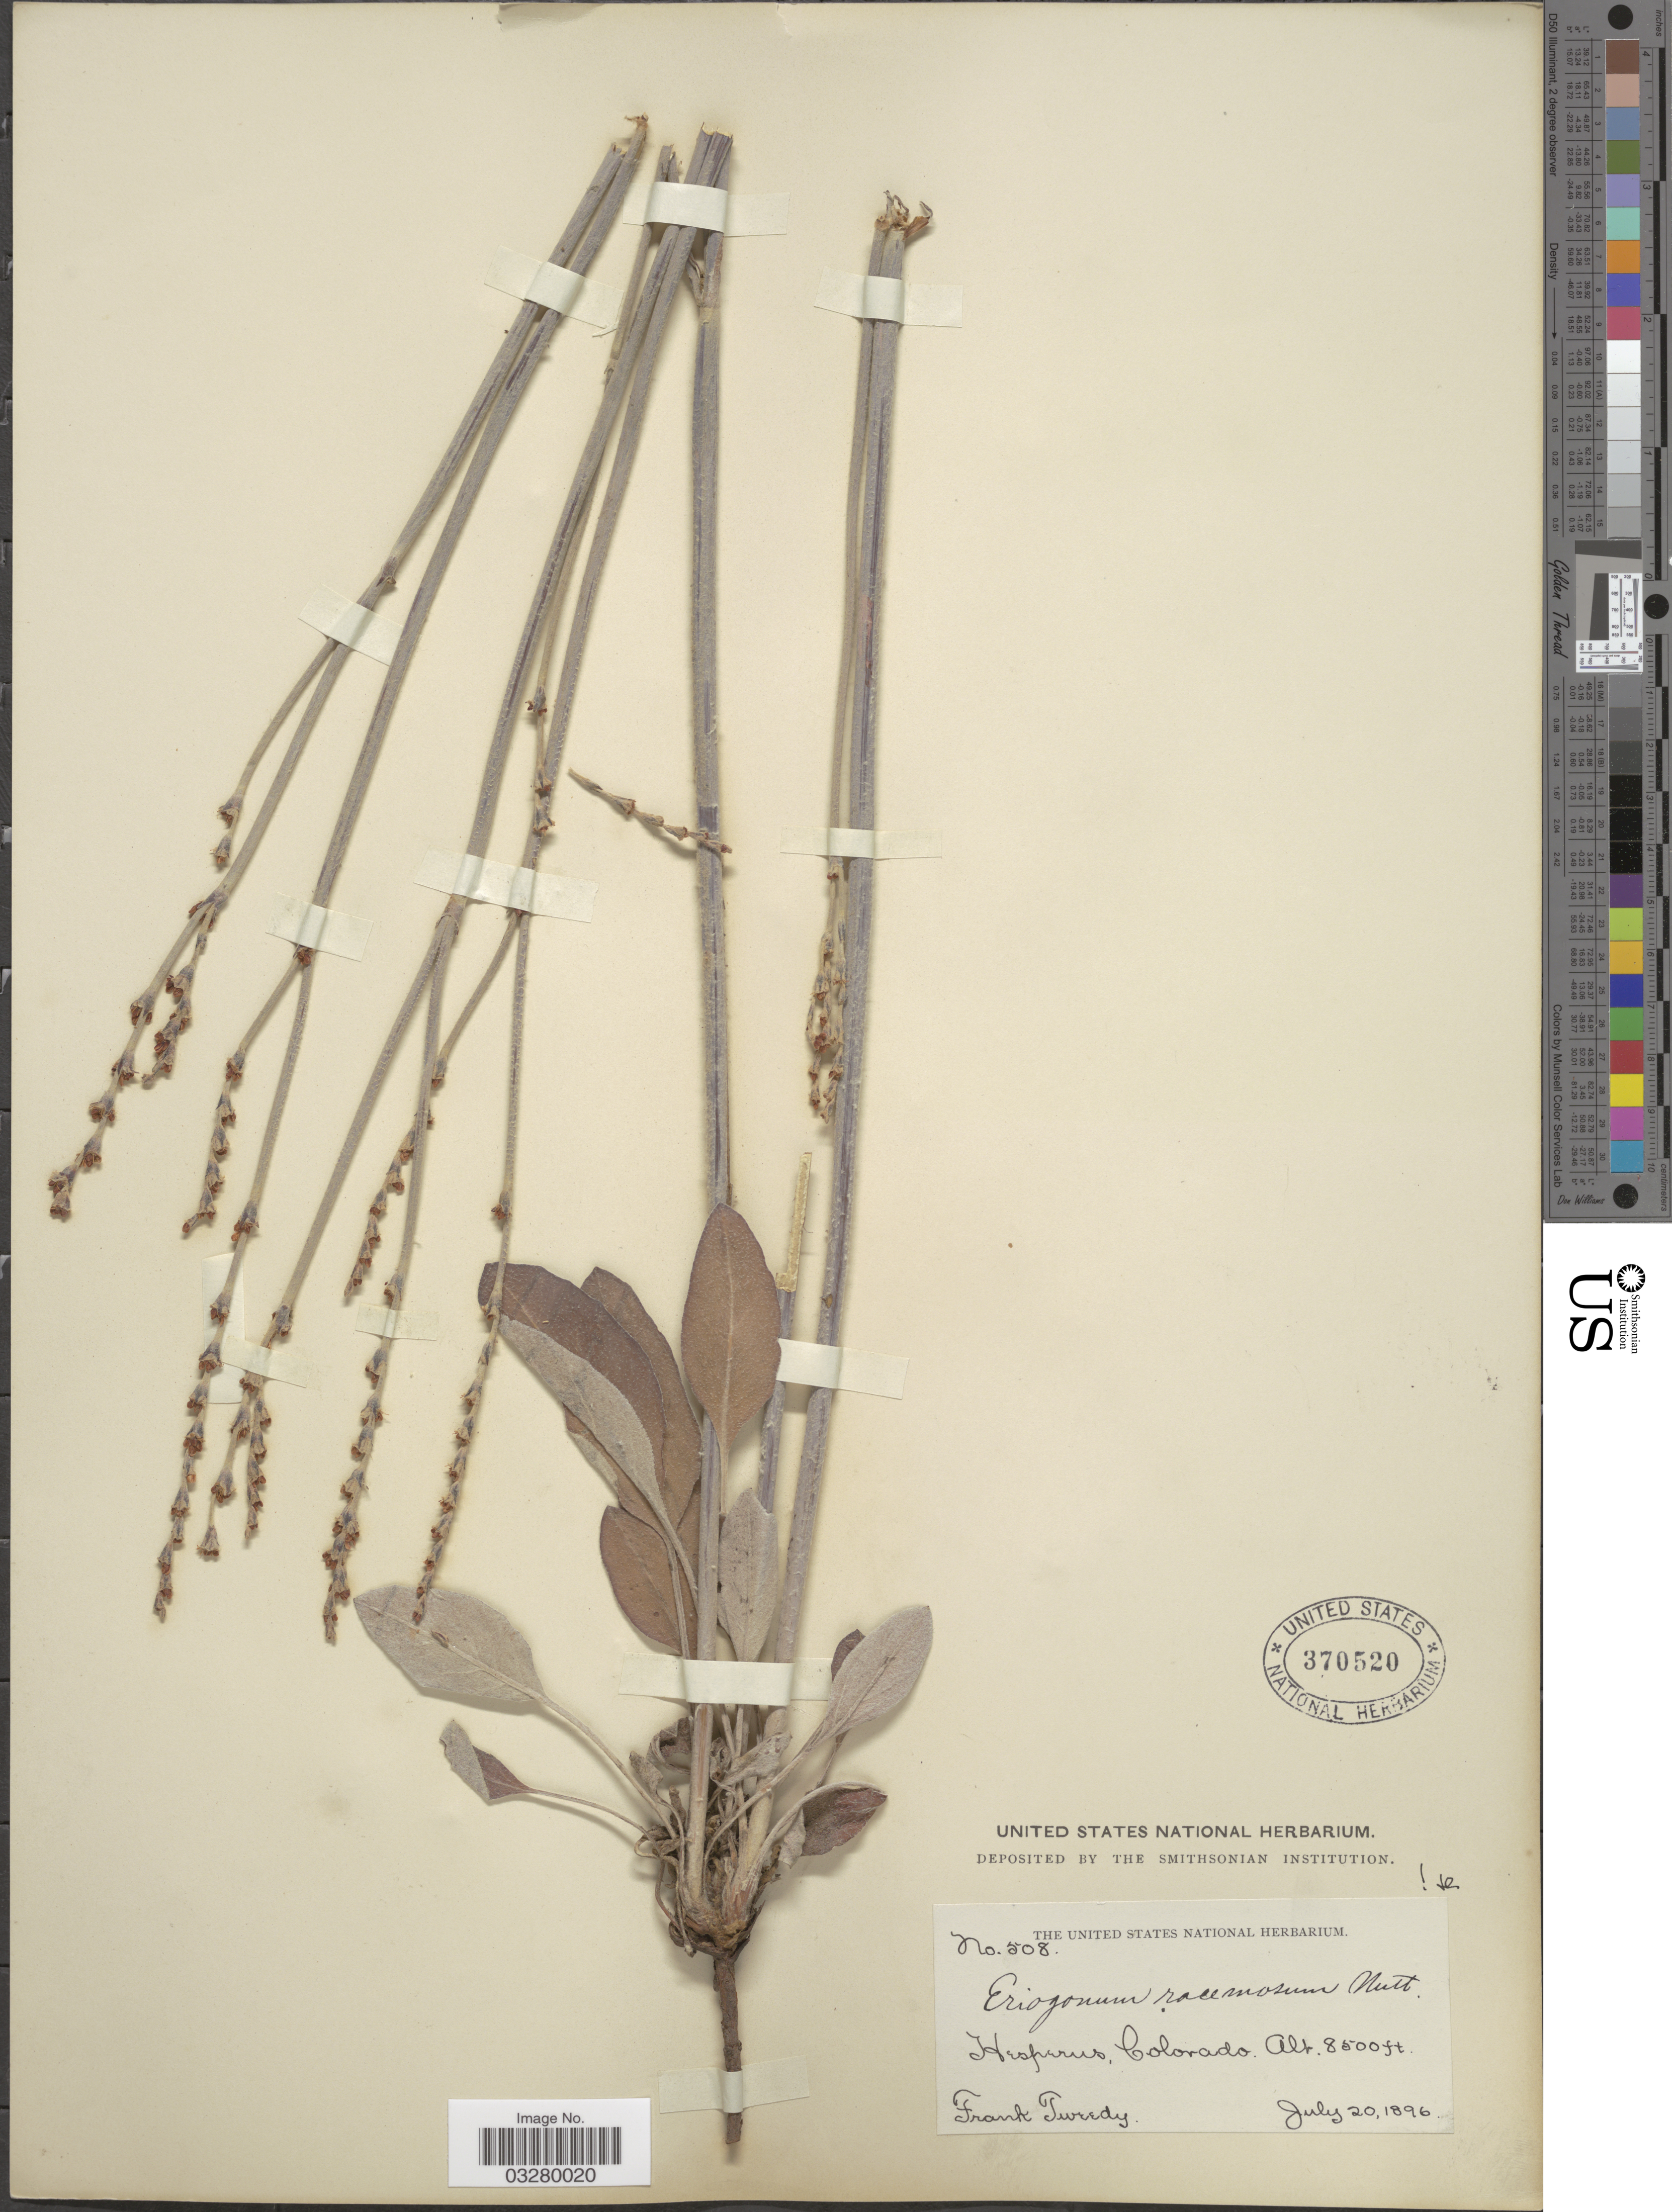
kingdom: Plantae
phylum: Tracheophyta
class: Magnoliopsida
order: Caryophyllales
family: Polygonaceae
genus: Eriogonum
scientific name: Eriogonum racemosum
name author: Nutt.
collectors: F. Tweedy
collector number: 508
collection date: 1896-07-20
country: United States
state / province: Colorado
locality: Hesperus.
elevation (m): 2591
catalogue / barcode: US 370520